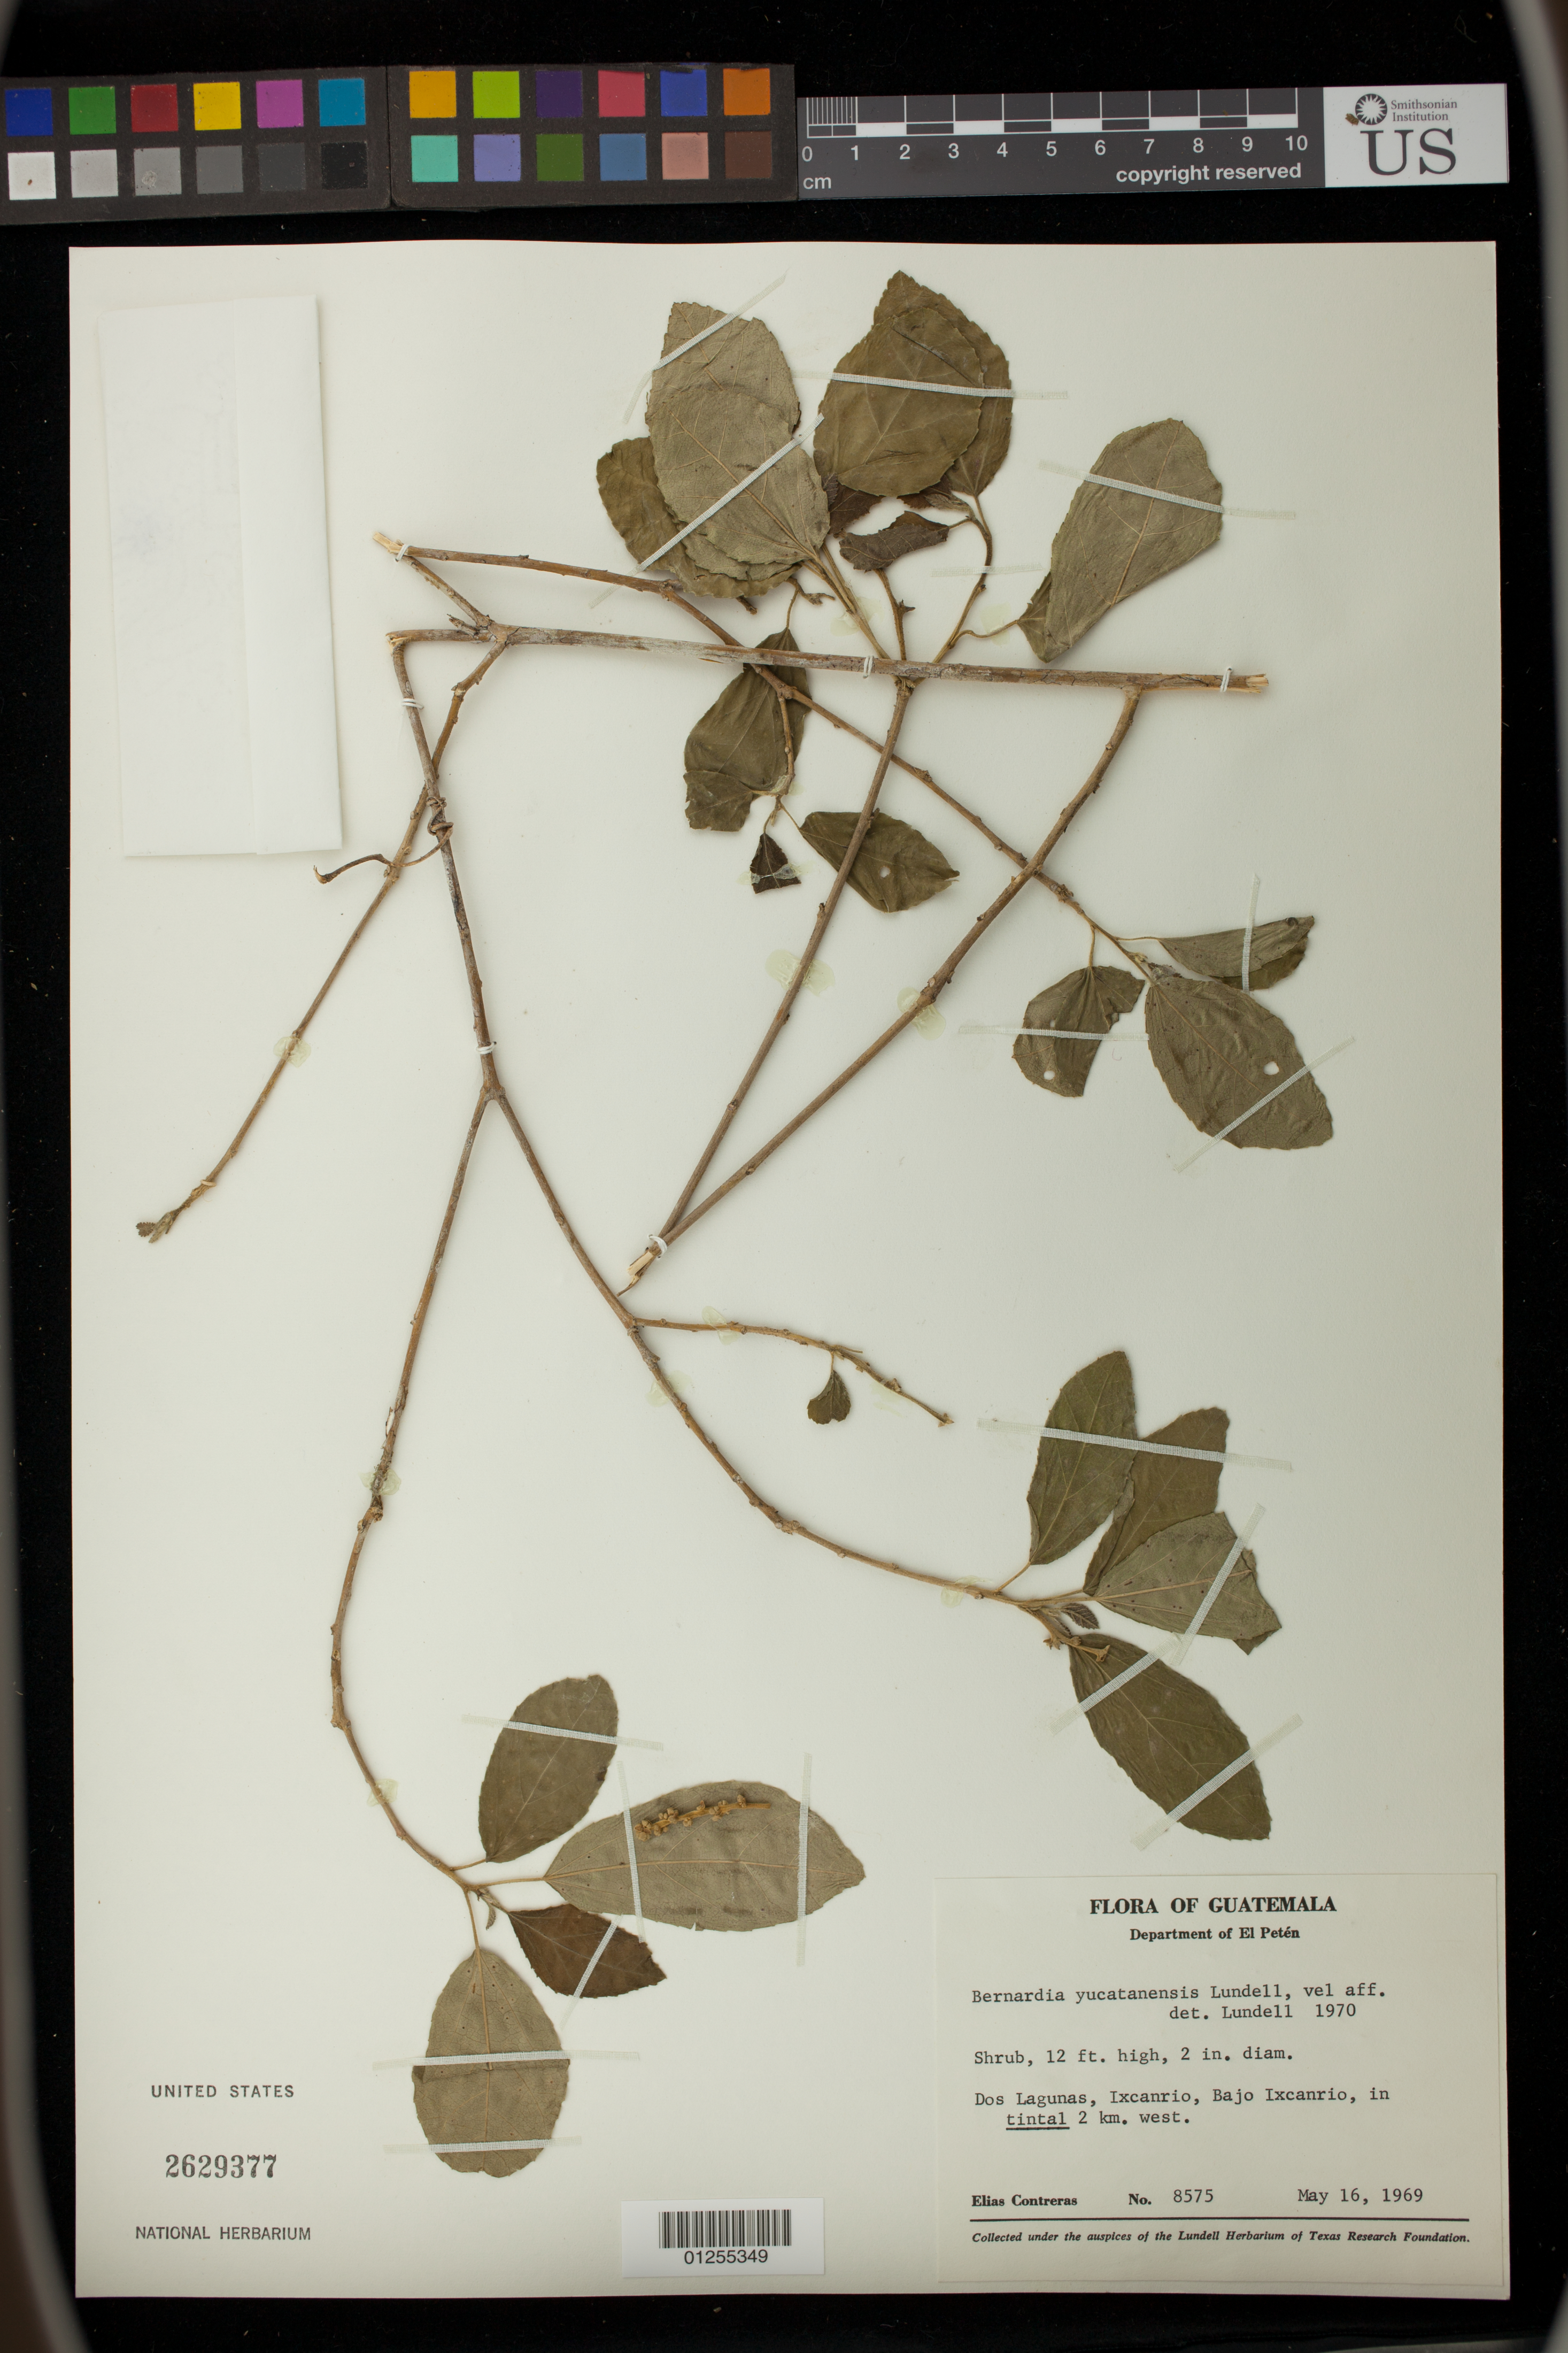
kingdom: Plantae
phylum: Tracheophyta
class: Magnoliopsida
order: Malpighiales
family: Euphorbiaceae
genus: Bernardia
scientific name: Bernardia yucatanensis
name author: Lundell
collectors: E. Contreras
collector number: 8575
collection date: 1969-05-16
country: Guatemala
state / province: El Petén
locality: Dos Lagunas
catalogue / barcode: US 2629377